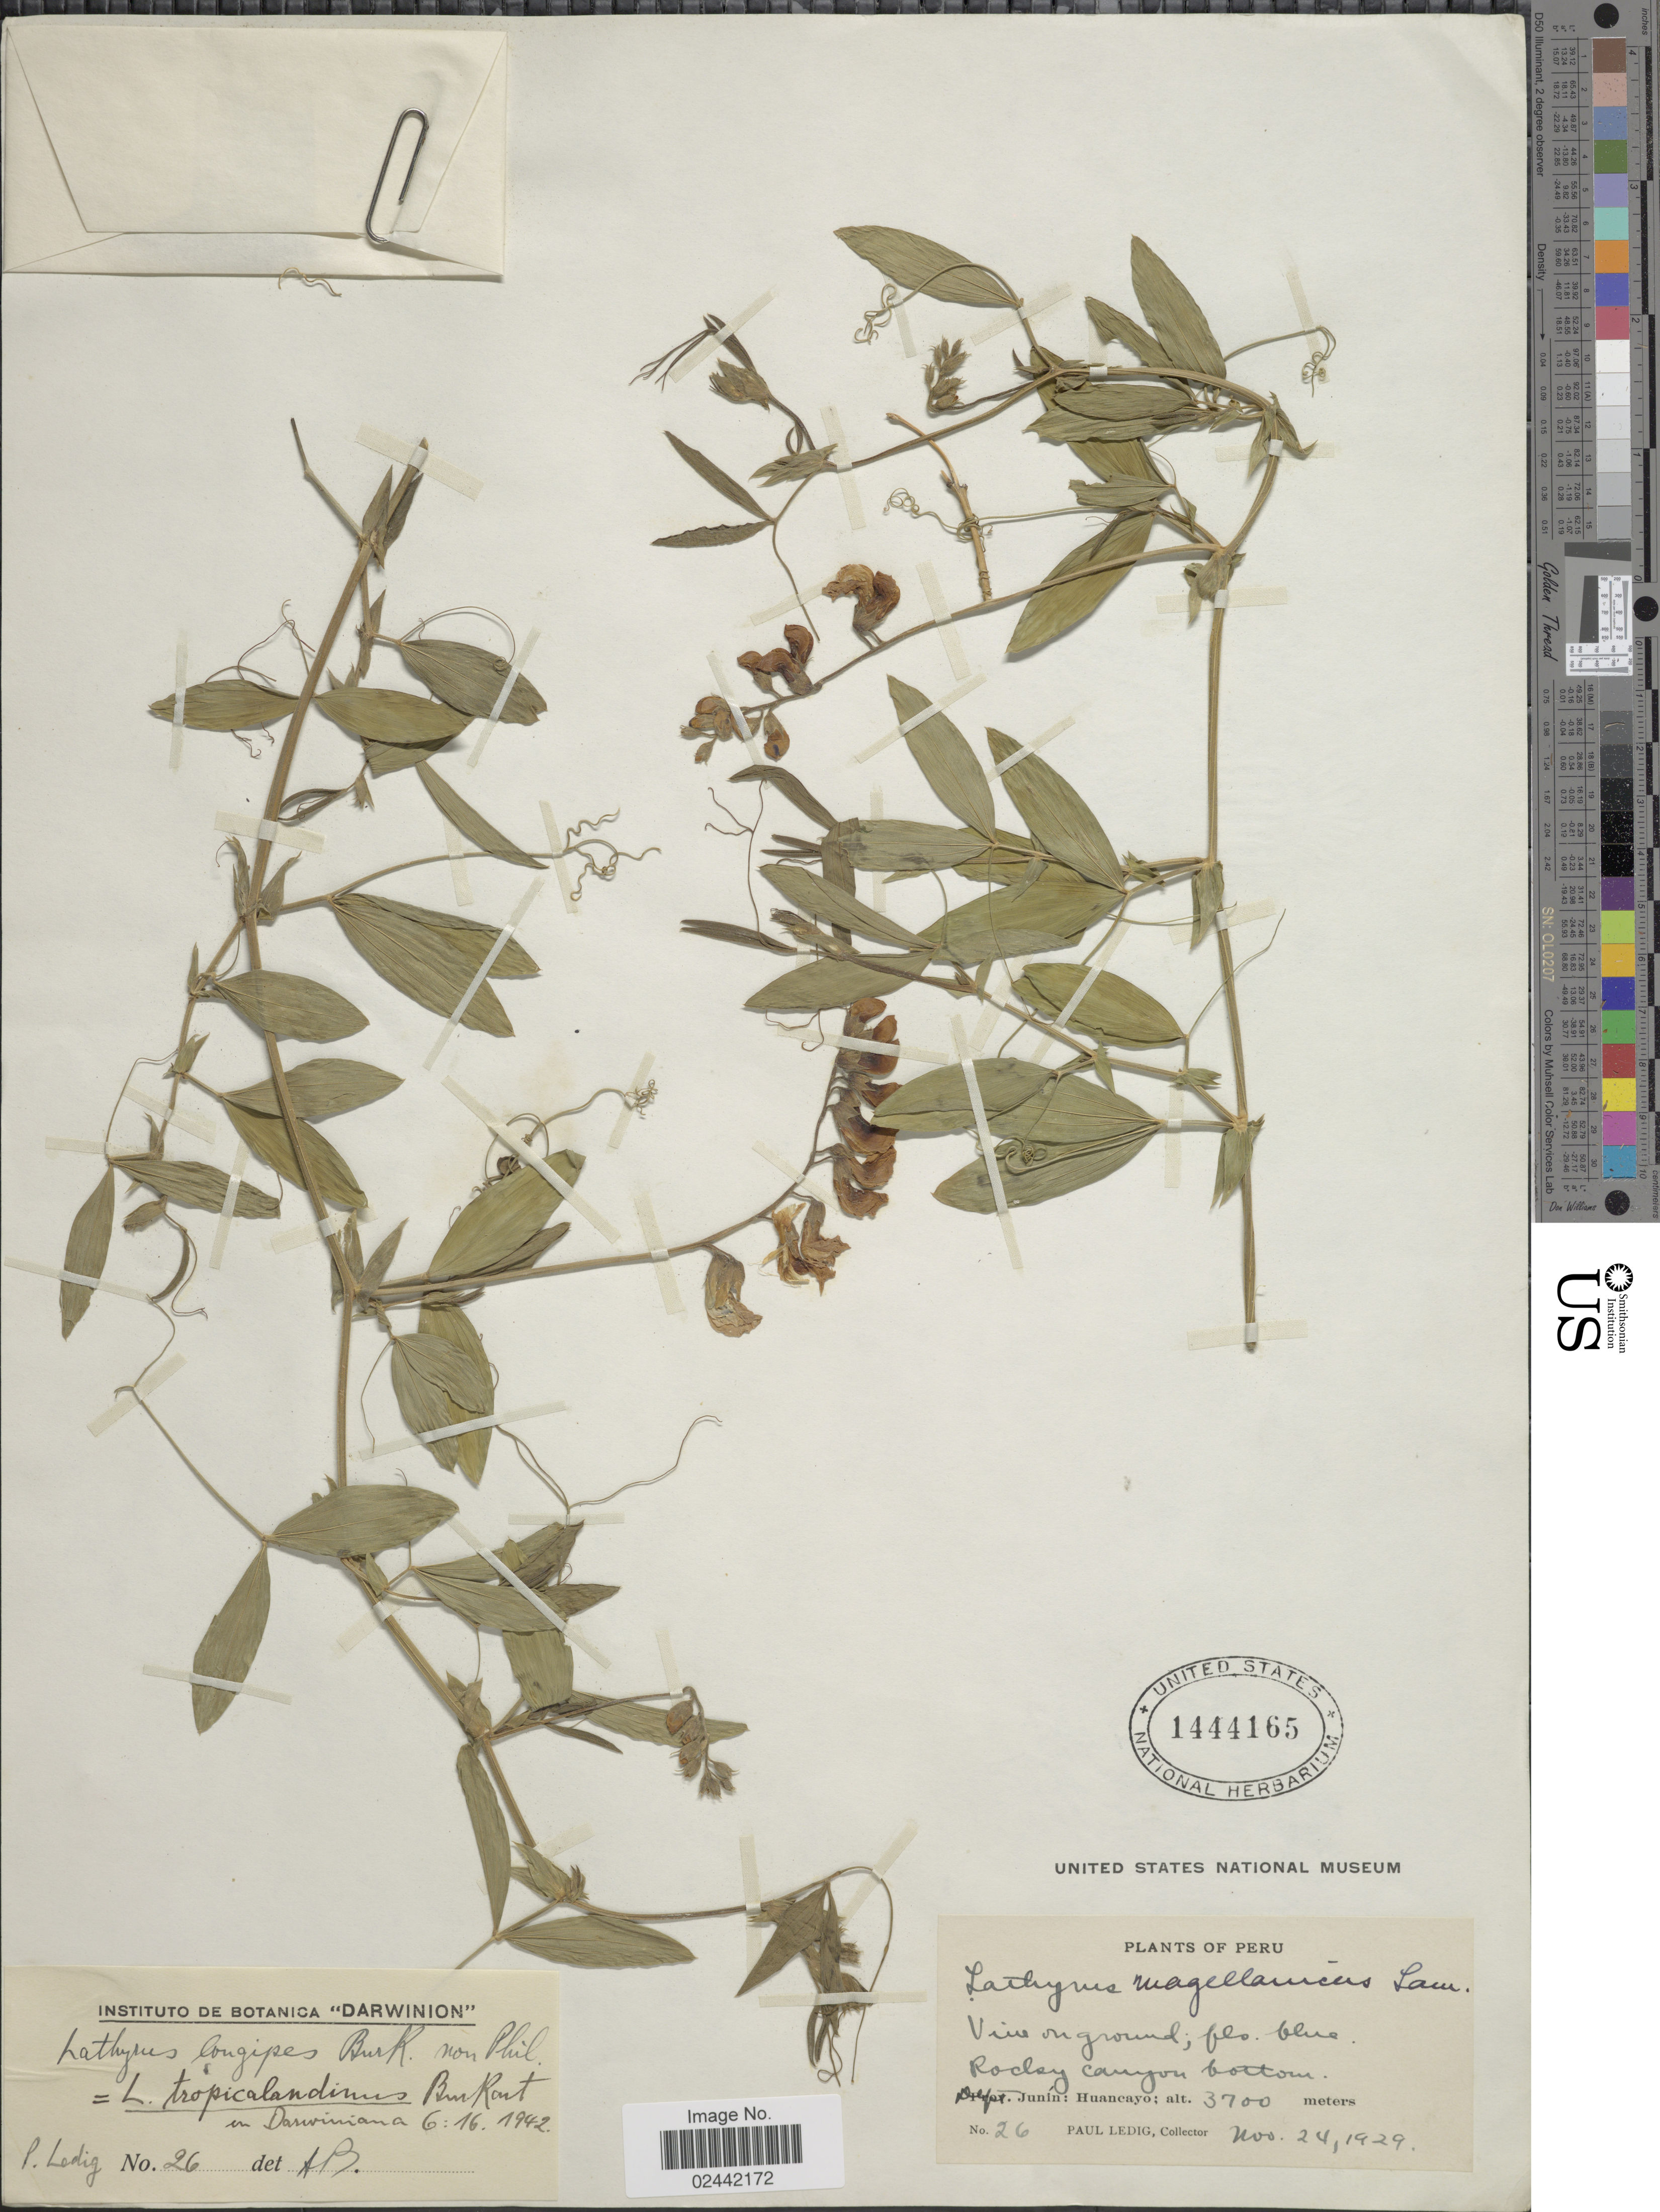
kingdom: Plantae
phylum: Tracheophyta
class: Magnoliopsida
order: Fabales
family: Fabaceae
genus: Lathyrus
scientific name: Lathyrus tropicalandinus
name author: Burkart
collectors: P. Ledig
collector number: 26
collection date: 1929-11-24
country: Peru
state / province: Junín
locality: Roclsy Canyon bottom. Huancayo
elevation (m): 3700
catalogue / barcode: US 1444165